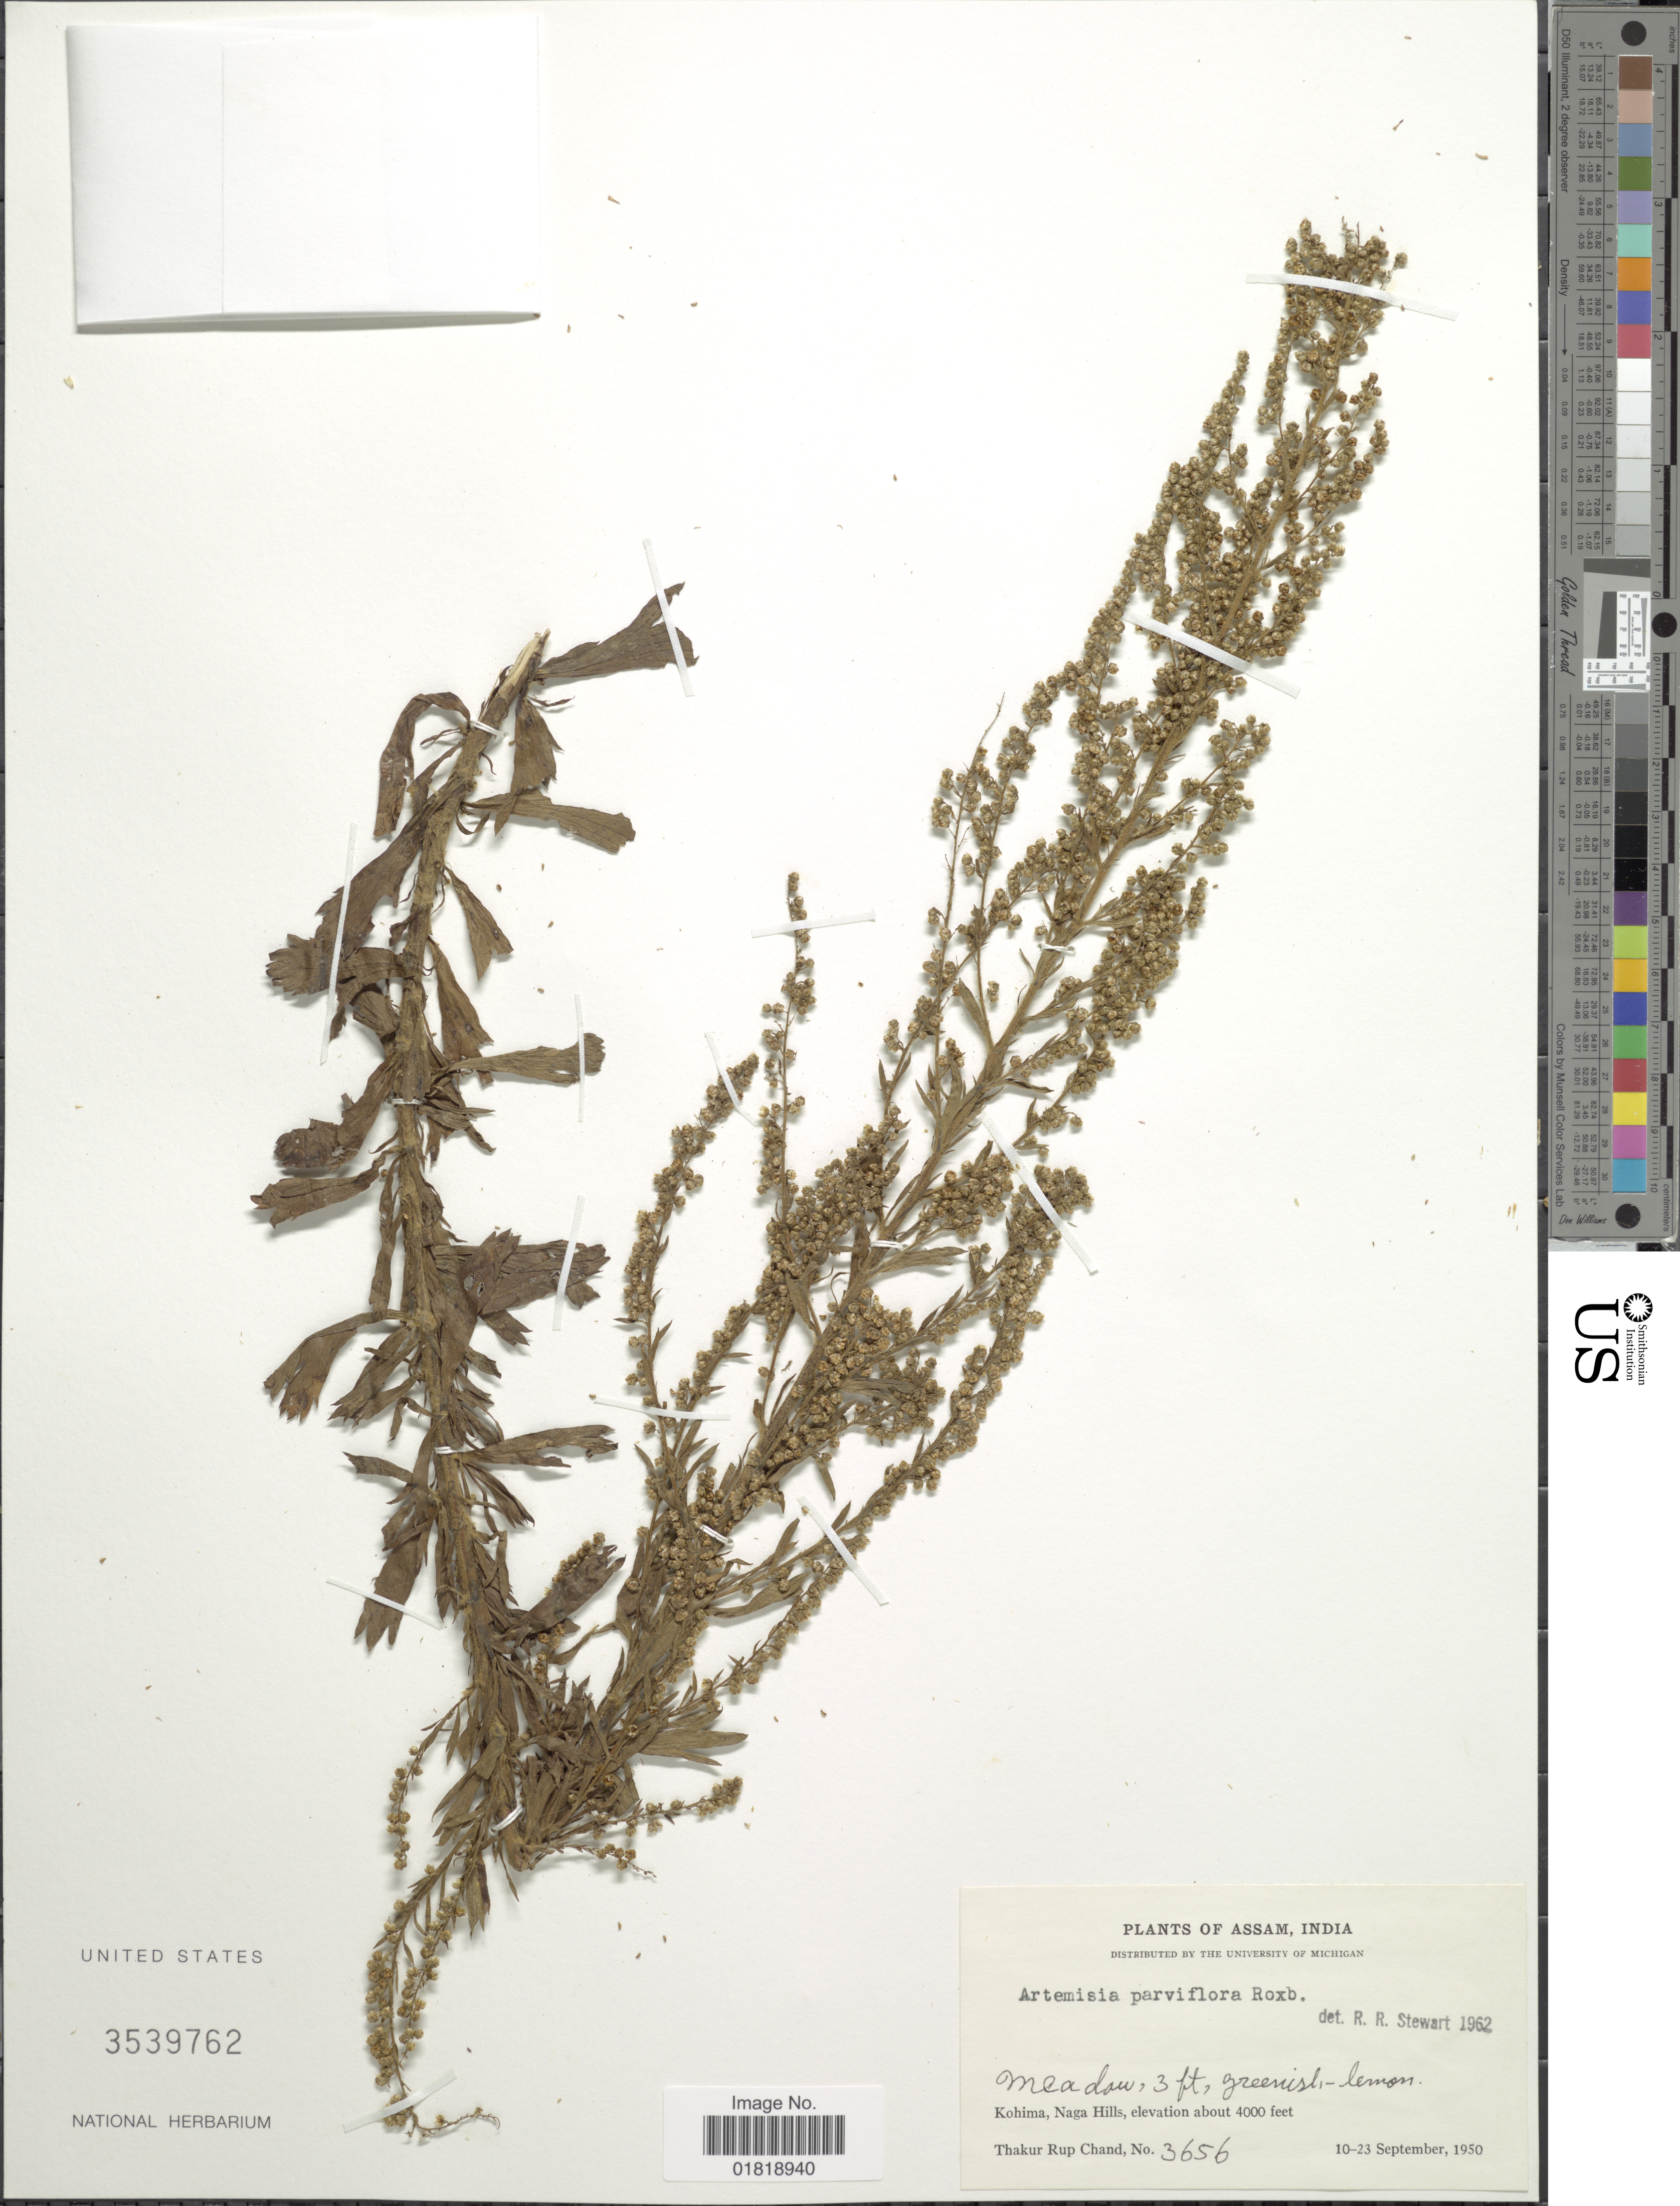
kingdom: Plantae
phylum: Tracheophyta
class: Magnoliopsida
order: Asterales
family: Asteraceae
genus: Artemisia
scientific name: Artemisia parviflora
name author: Roxb.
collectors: T. R. Chand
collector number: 3656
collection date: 1950-09-10/1950-09-23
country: India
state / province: Nagaland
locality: Meadow, Kohima, Naga Hills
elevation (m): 1219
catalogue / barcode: US 3539762